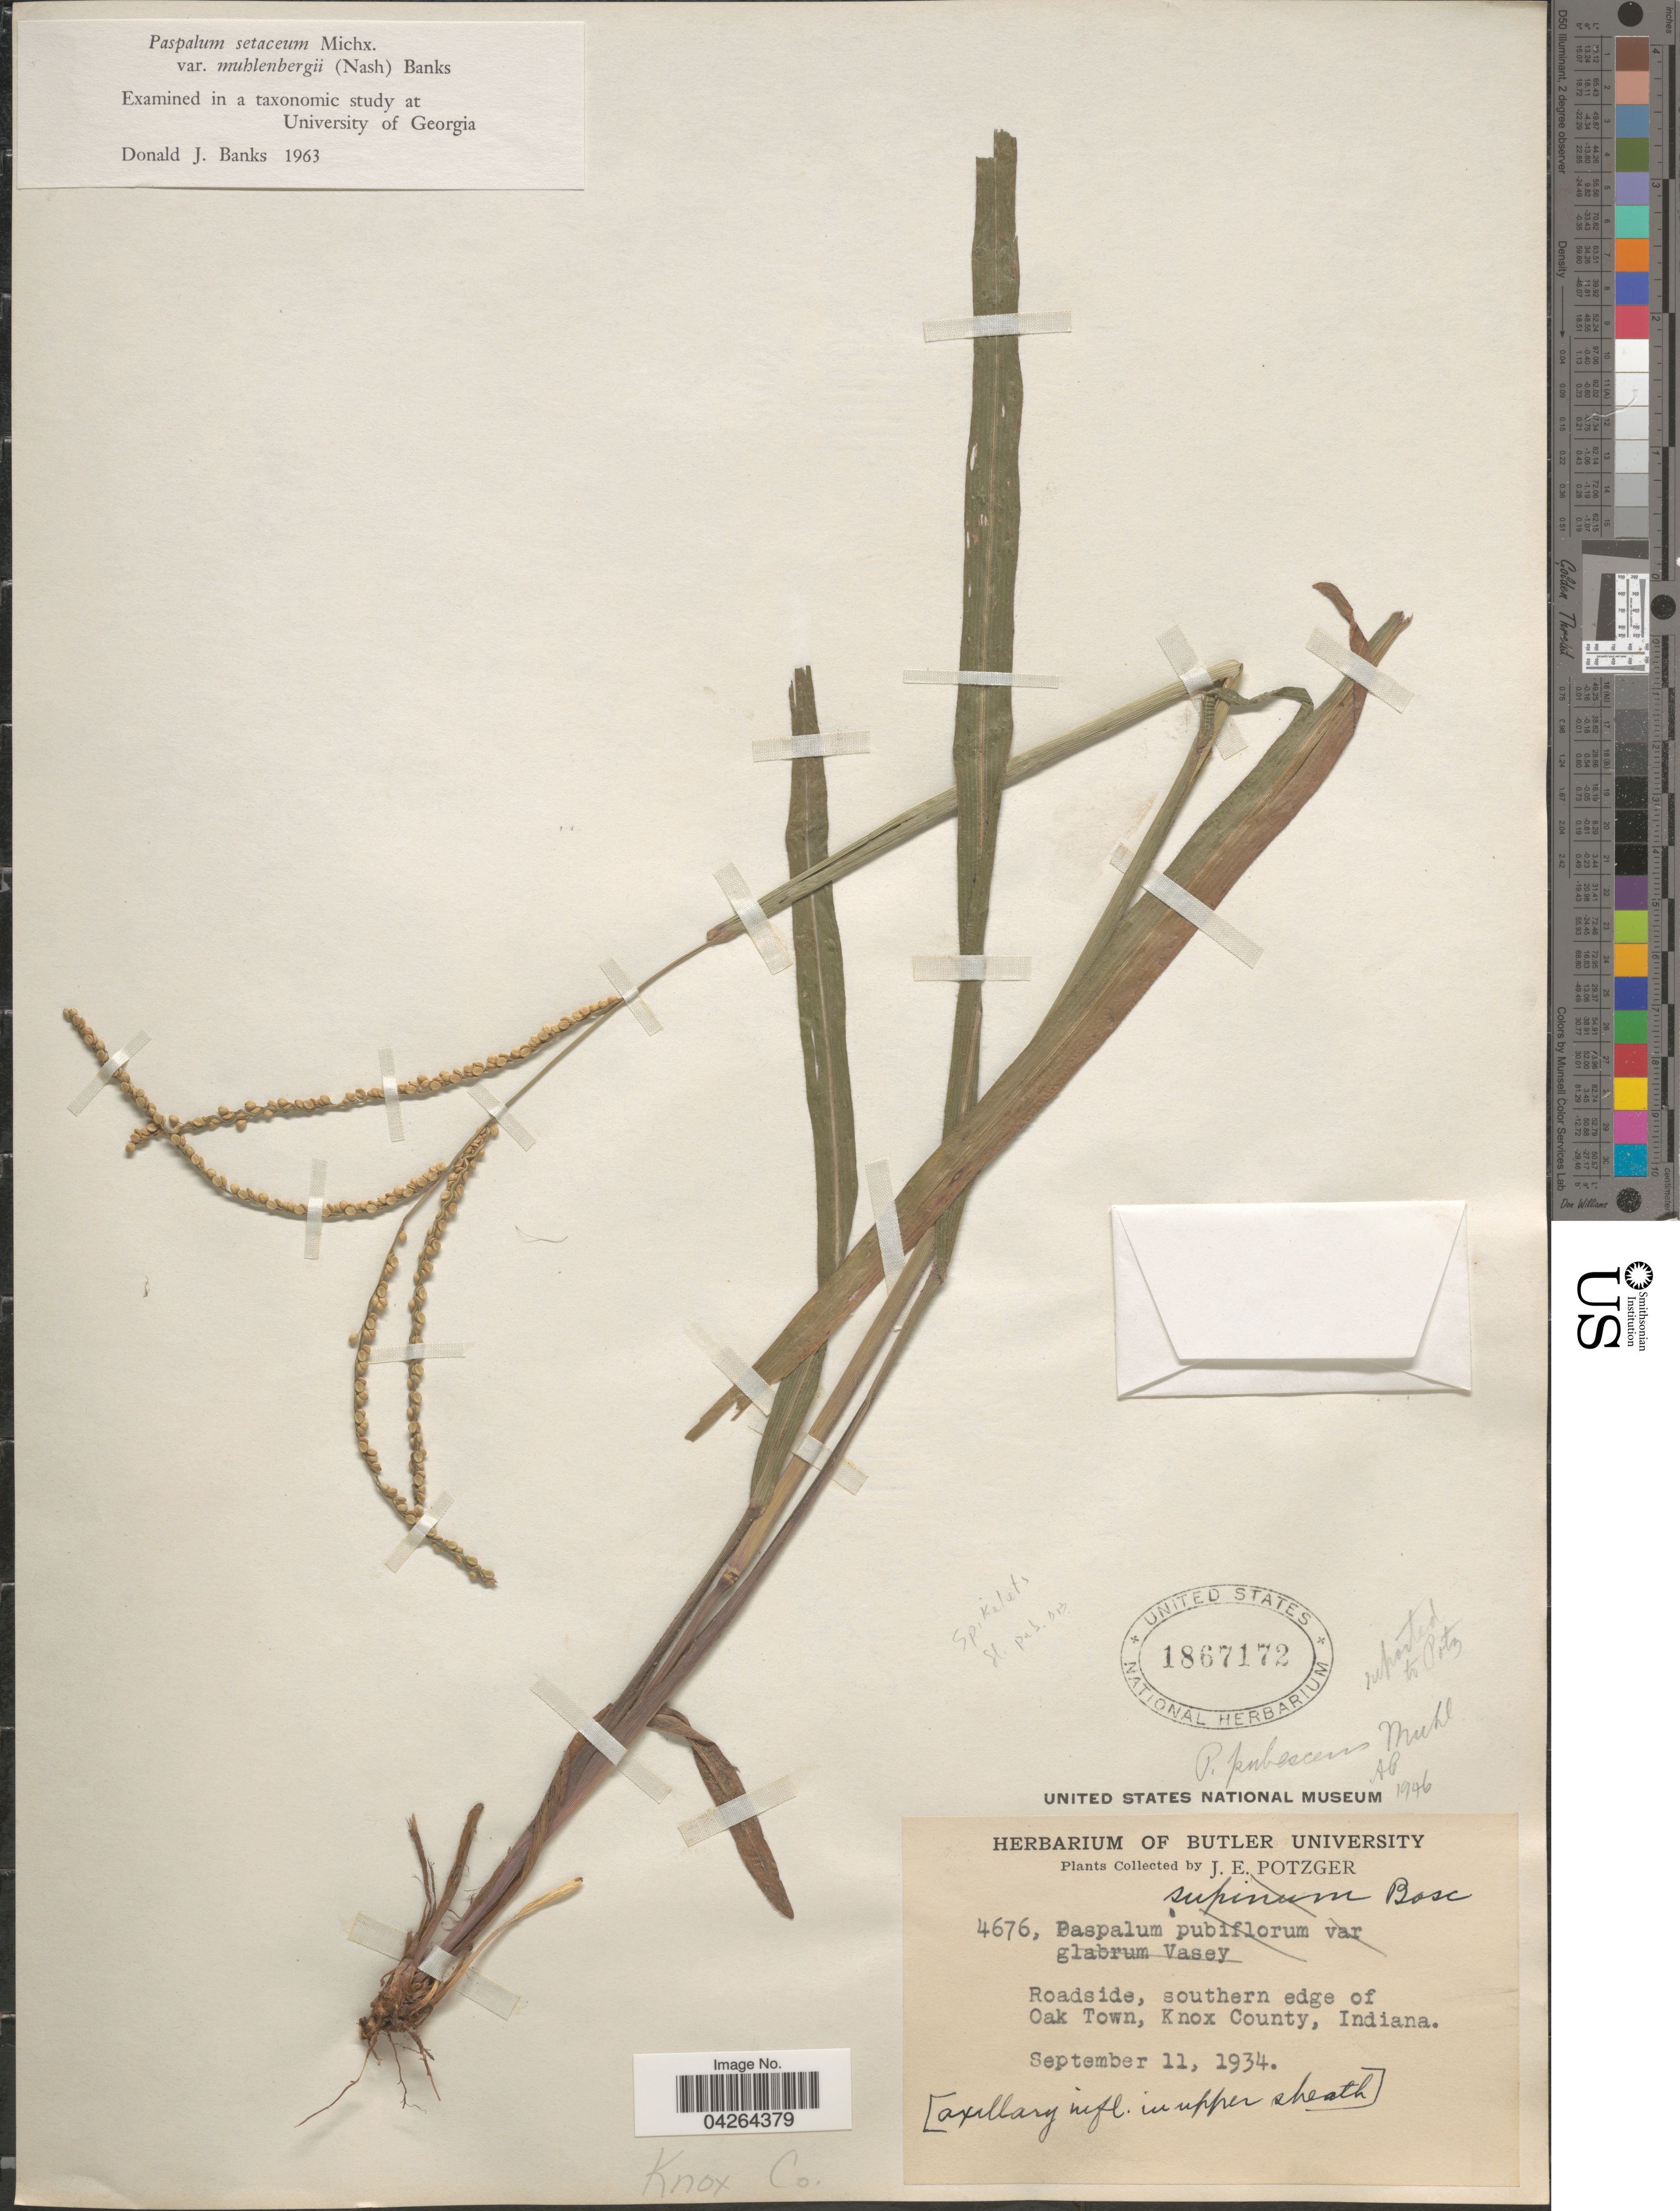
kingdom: Plantae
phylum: Tracheophyta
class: Liliopsida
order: Poales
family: Poaceae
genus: Paspalum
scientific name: Paspalum setaceum var. muhlenbergii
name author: (Nash) D.J. Banks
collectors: J. Potzger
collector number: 4676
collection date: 1934-09-11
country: United States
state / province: Indiana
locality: Roadside, southern edge of Oak Town, Knox County.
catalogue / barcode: US 1867172